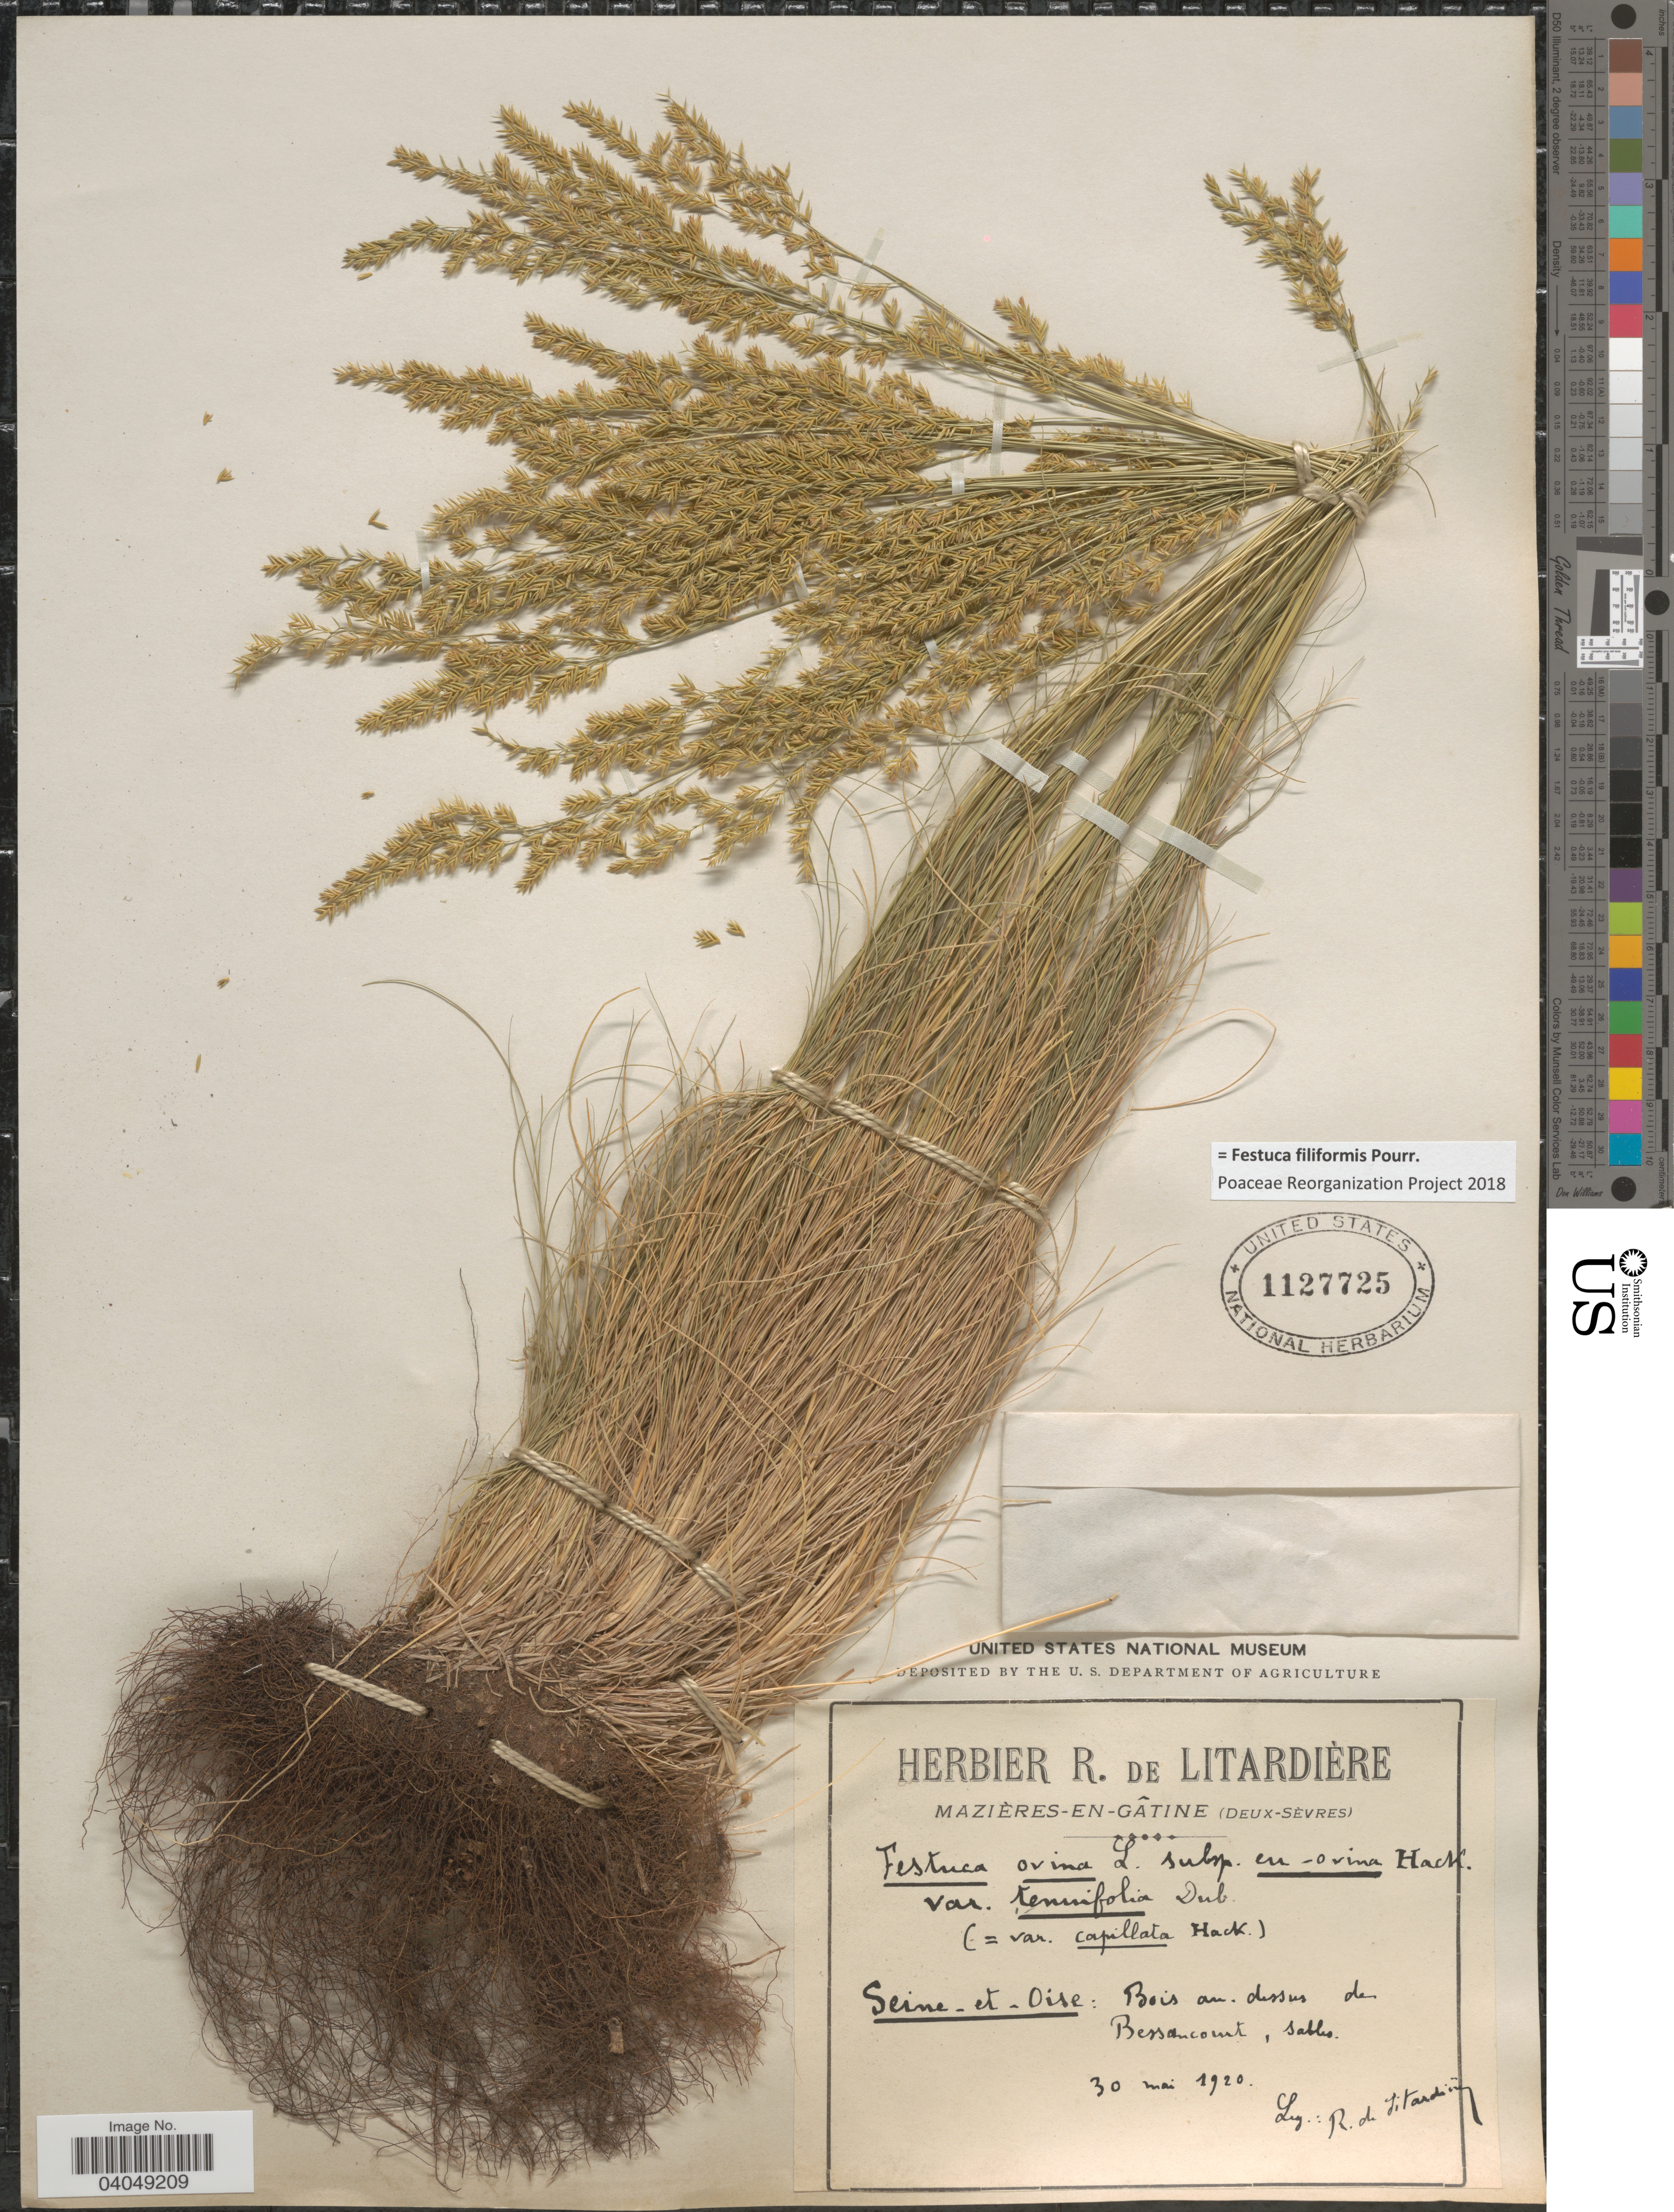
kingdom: Plantae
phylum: Tracheophyta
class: Liliopsida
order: Poales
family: Poaceae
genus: Festuca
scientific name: Festuca filiformis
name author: Pourr.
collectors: R. Litardiere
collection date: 1920-05-30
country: France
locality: Seine-et-Oise: Bois au dessus des Bessancourt, sables.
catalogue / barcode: US 1127725